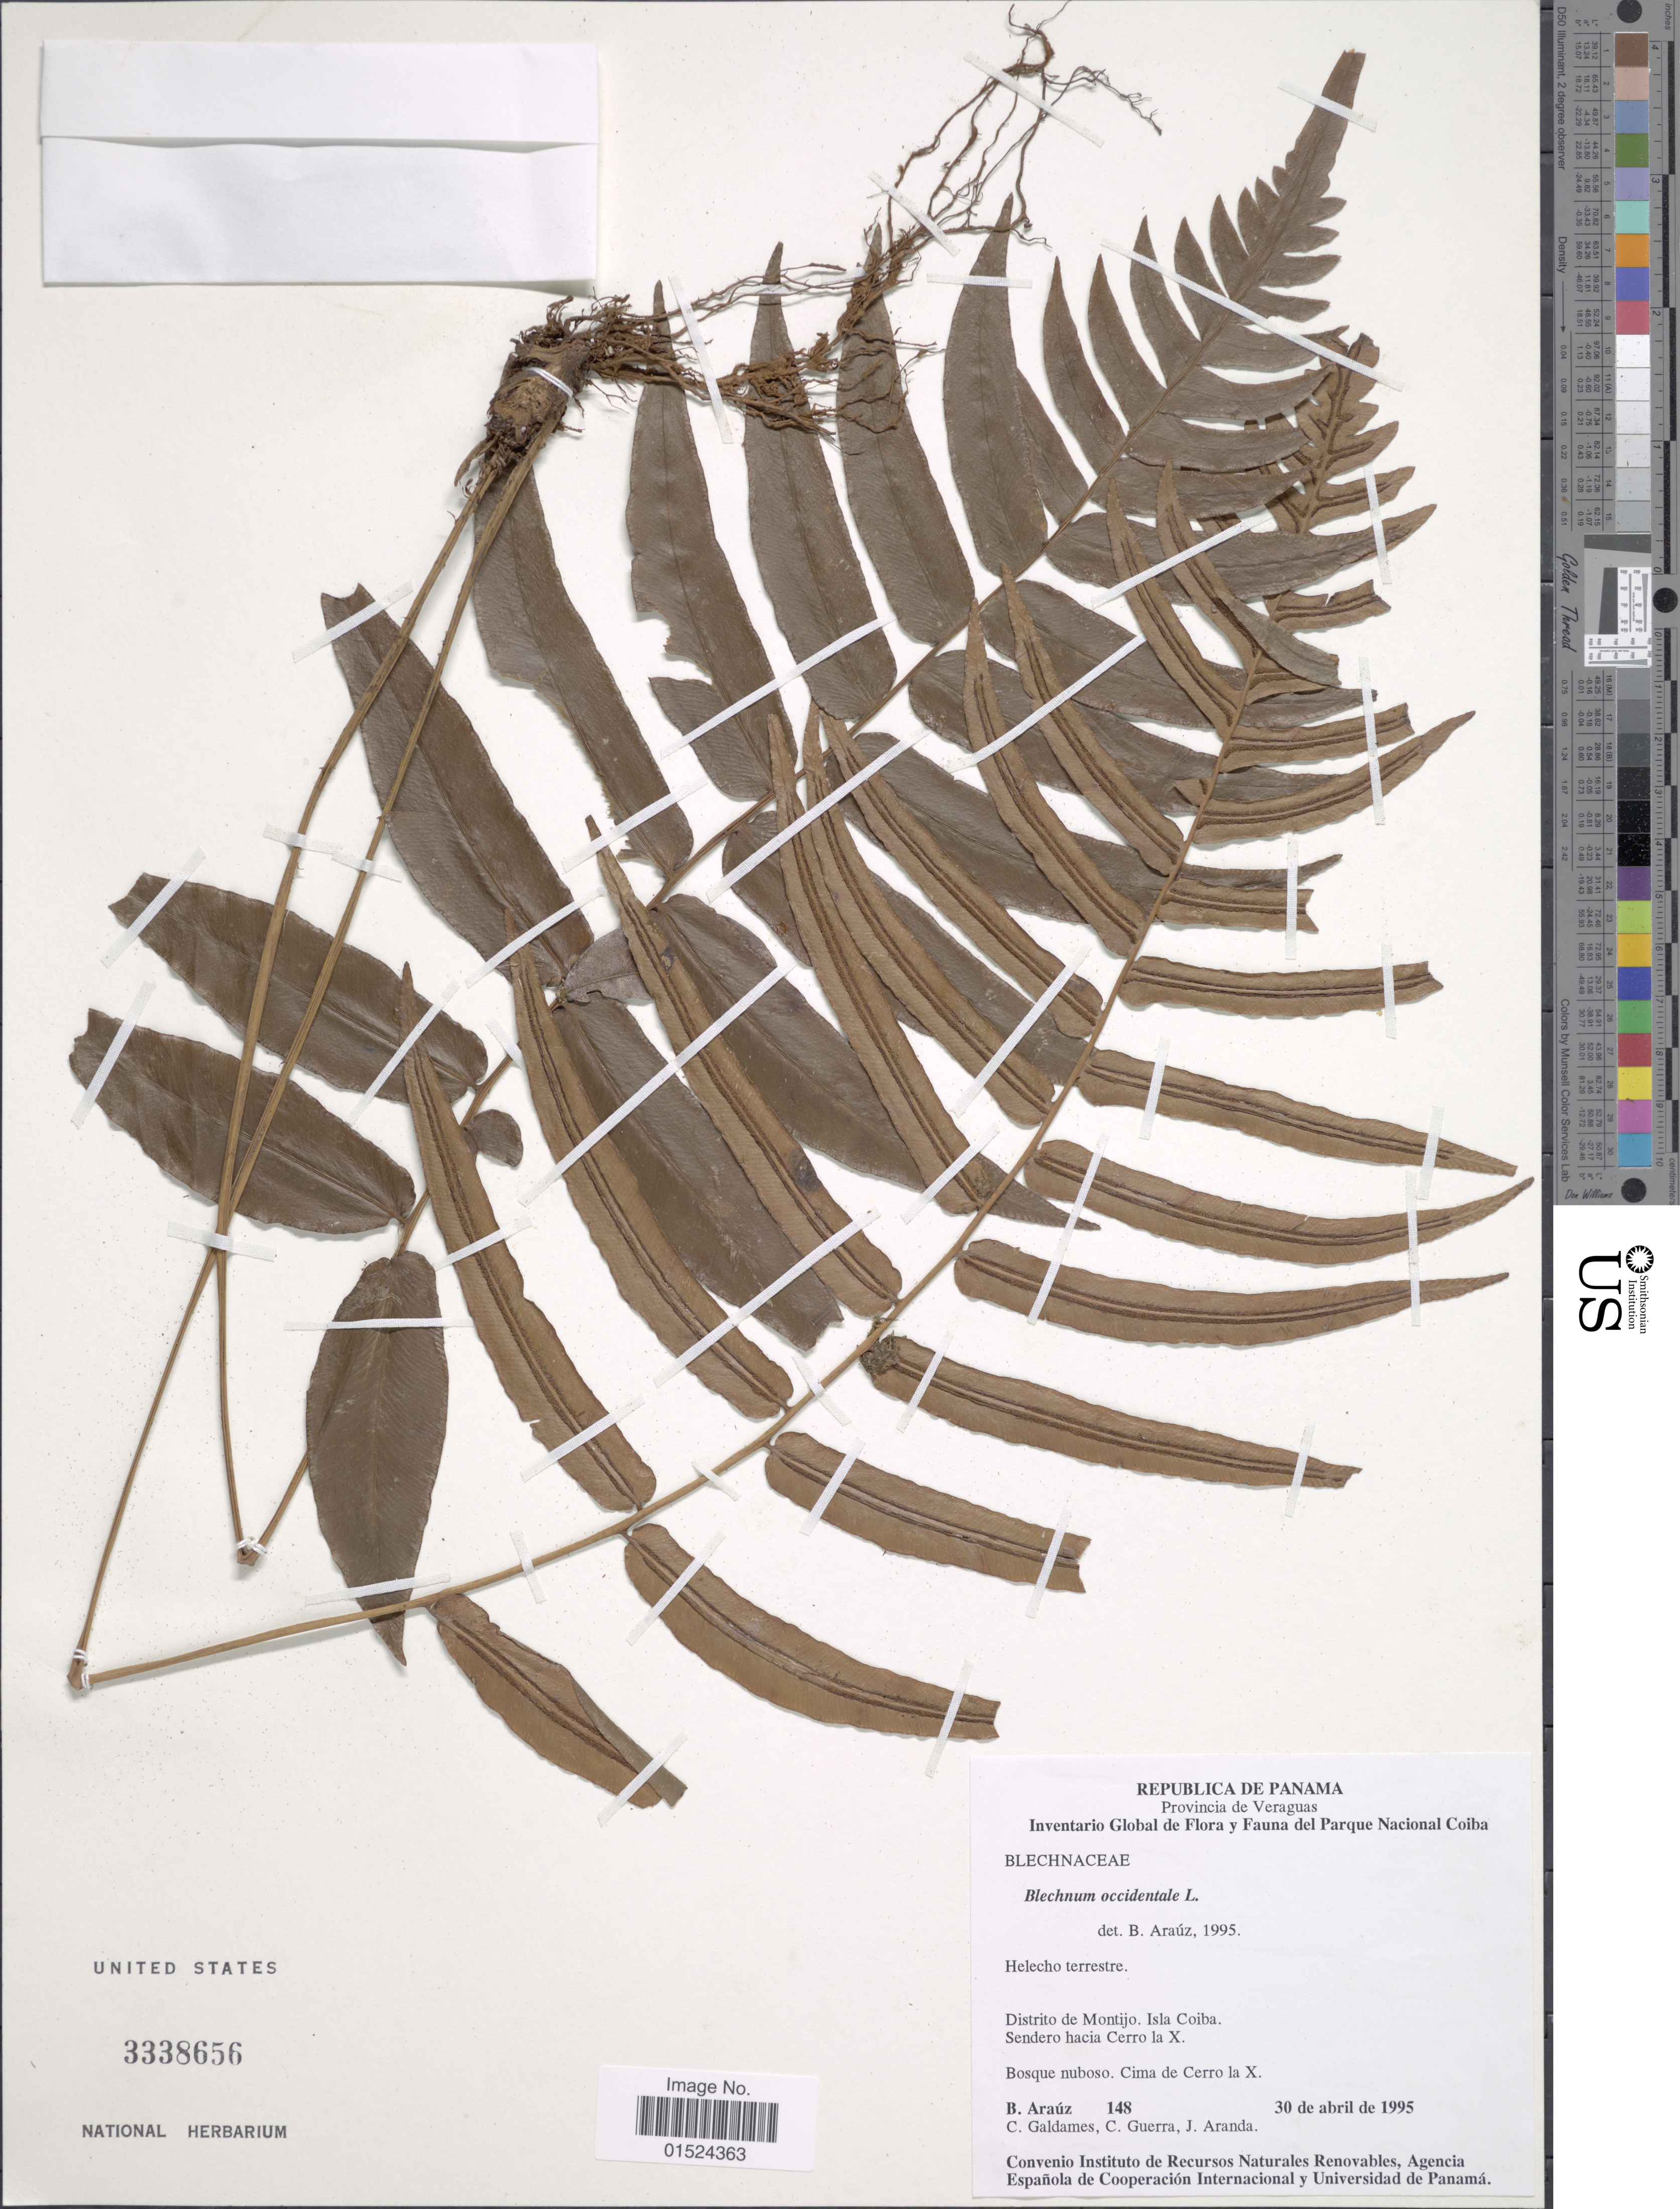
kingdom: Plantae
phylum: Tracheophyta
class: Polypodiopsida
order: Polypodiales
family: Blechnaceae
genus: Blechnum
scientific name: Blechnum occidentale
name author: L.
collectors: B. Araúz, C. Galdames, C. Guerra & J. Aranda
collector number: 148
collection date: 1995-04-30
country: Panama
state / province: Veraguas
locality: Distrito de Montijo. Isla Coiba, Sendero hacia Cerro la [Foreign script]. Bosque nuboso. Cima de Cerro la [Foreign script]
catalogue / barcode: US 3338656